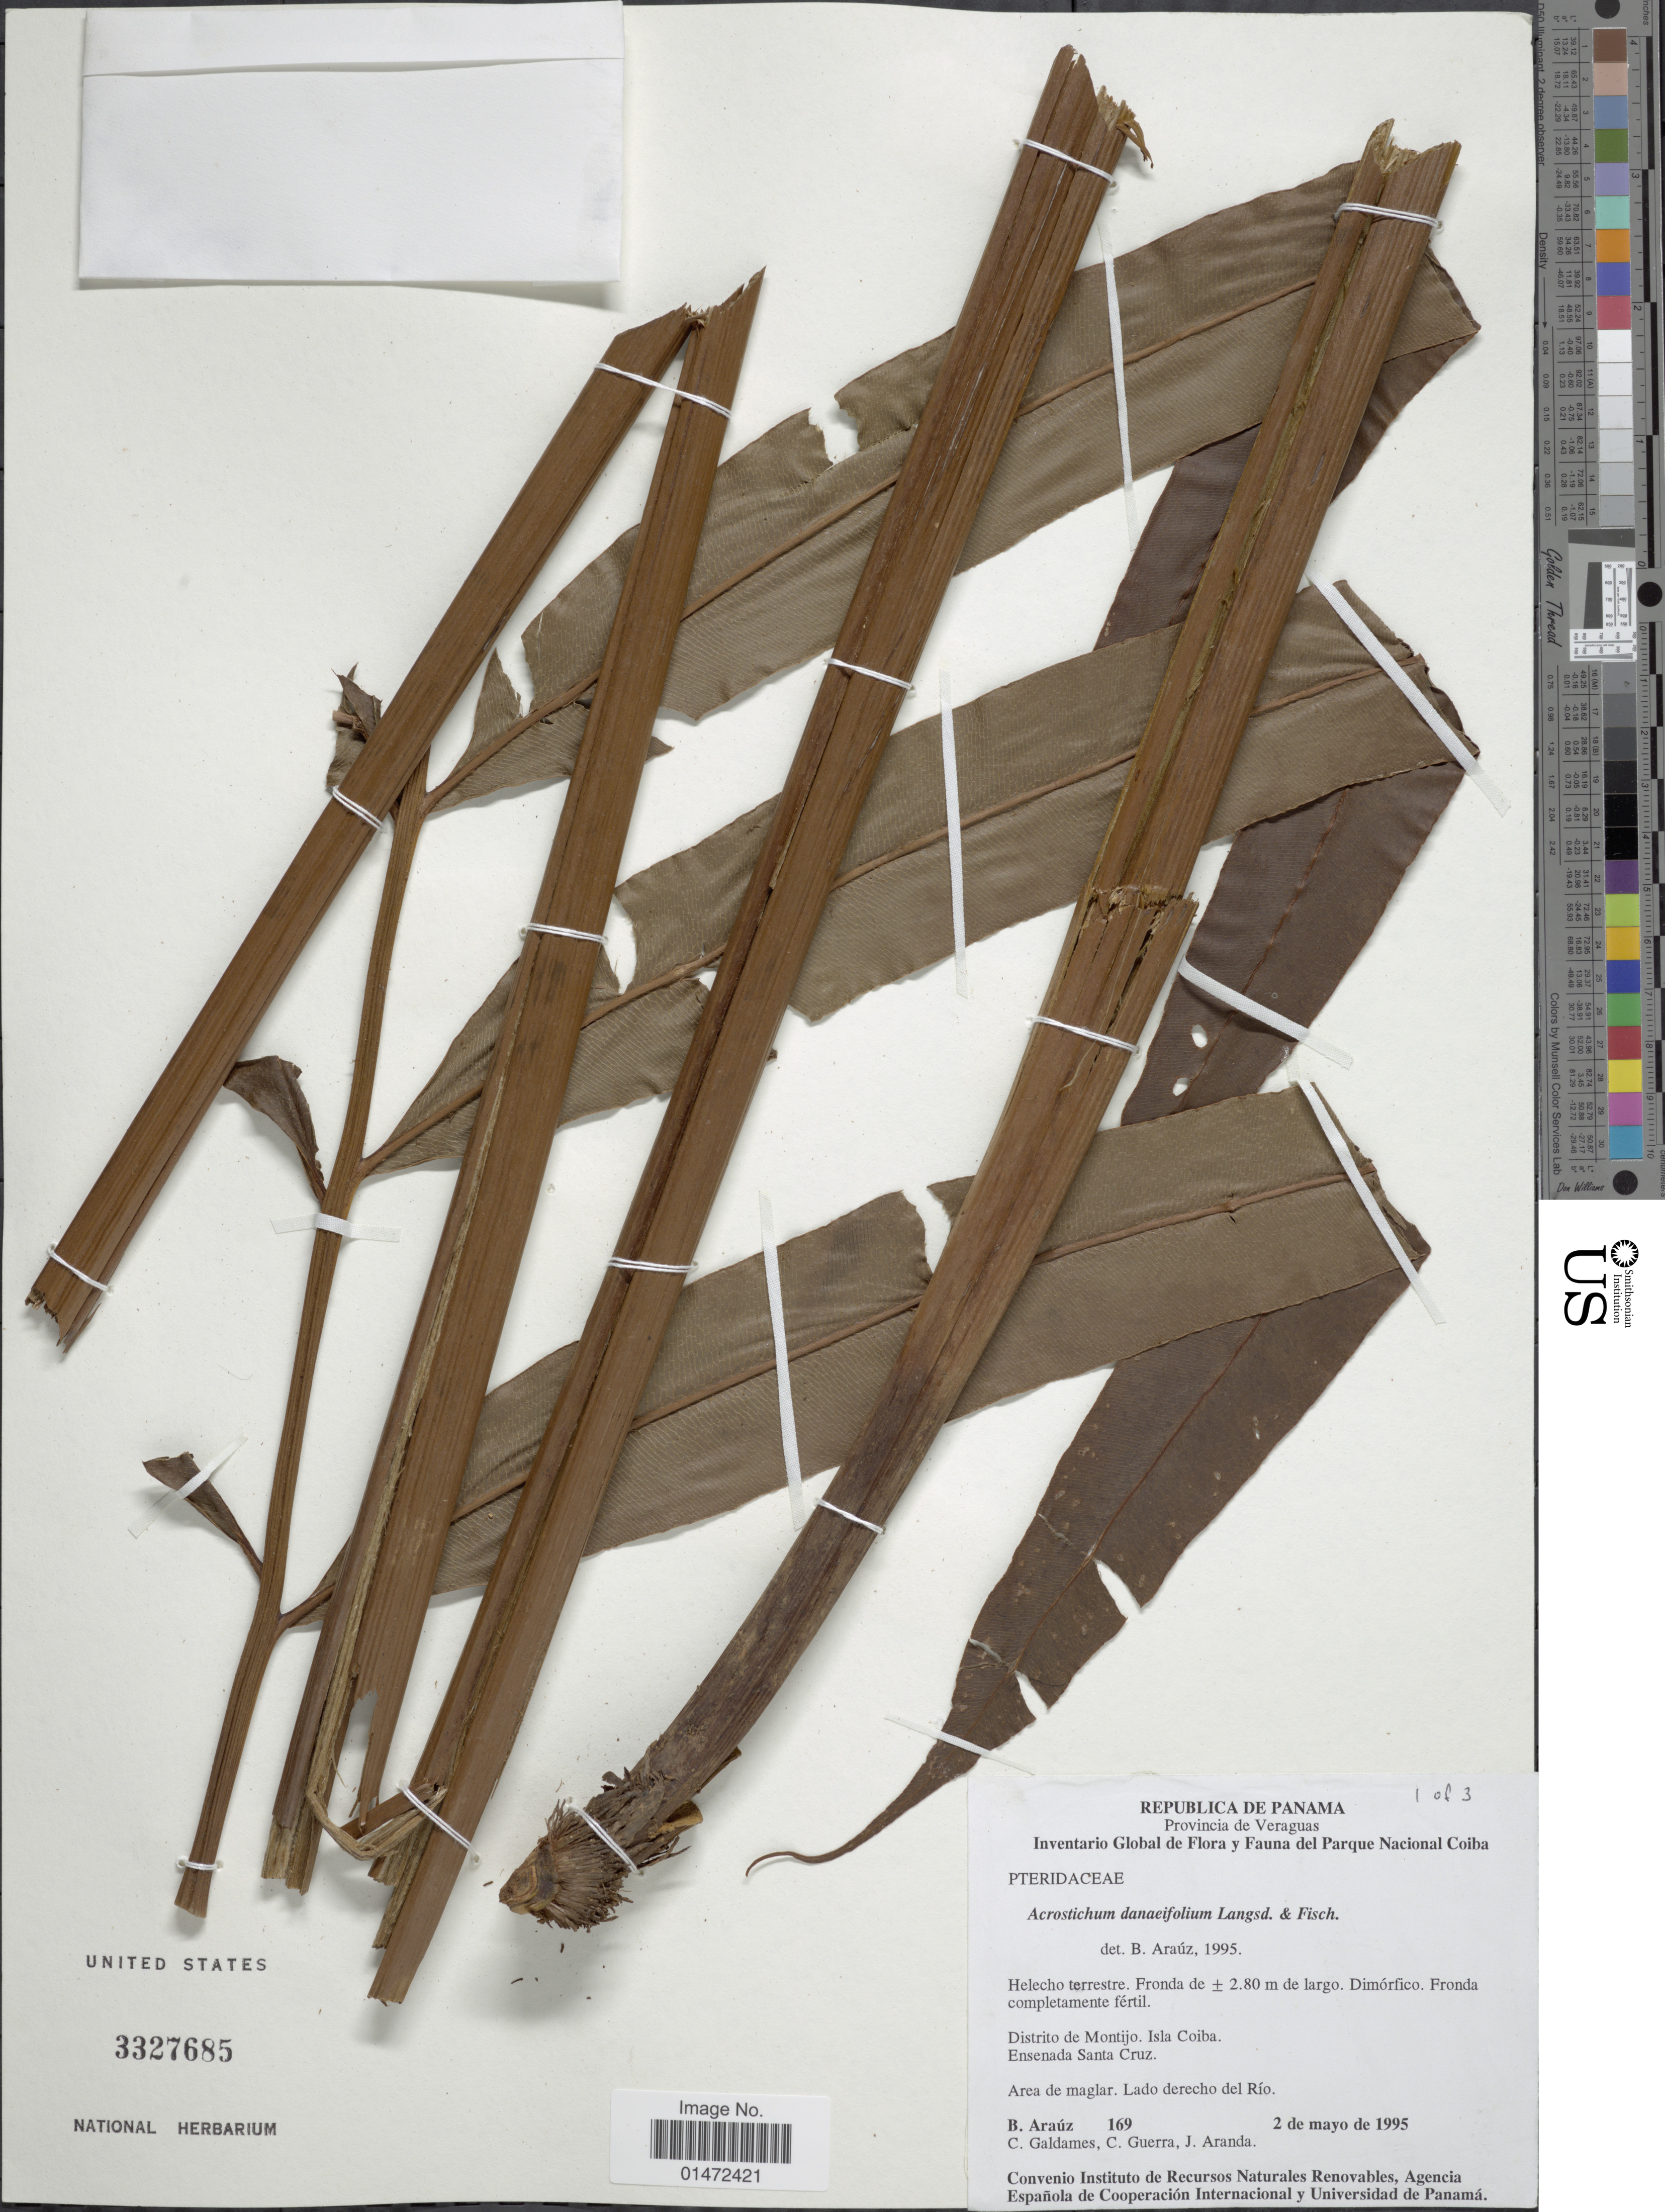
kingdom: Plantae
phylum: Tracheophyta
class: Polypodiopsida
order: Polypodiales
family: Pteridaceae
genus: Acrostichum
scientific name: Acrostichum danaeifolium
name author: Langsd. & Fisch.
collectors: B. Araúz, C. Galdames, C. Guerra & J. Aranda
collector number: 169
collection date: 1995-05-02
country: Panama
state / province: Veraguas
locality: Distrito de Montijo. Isla Coiba. Ensenada Santa Cruz. Area de maglar. Lado derecho del Río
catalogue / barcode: US 3327685